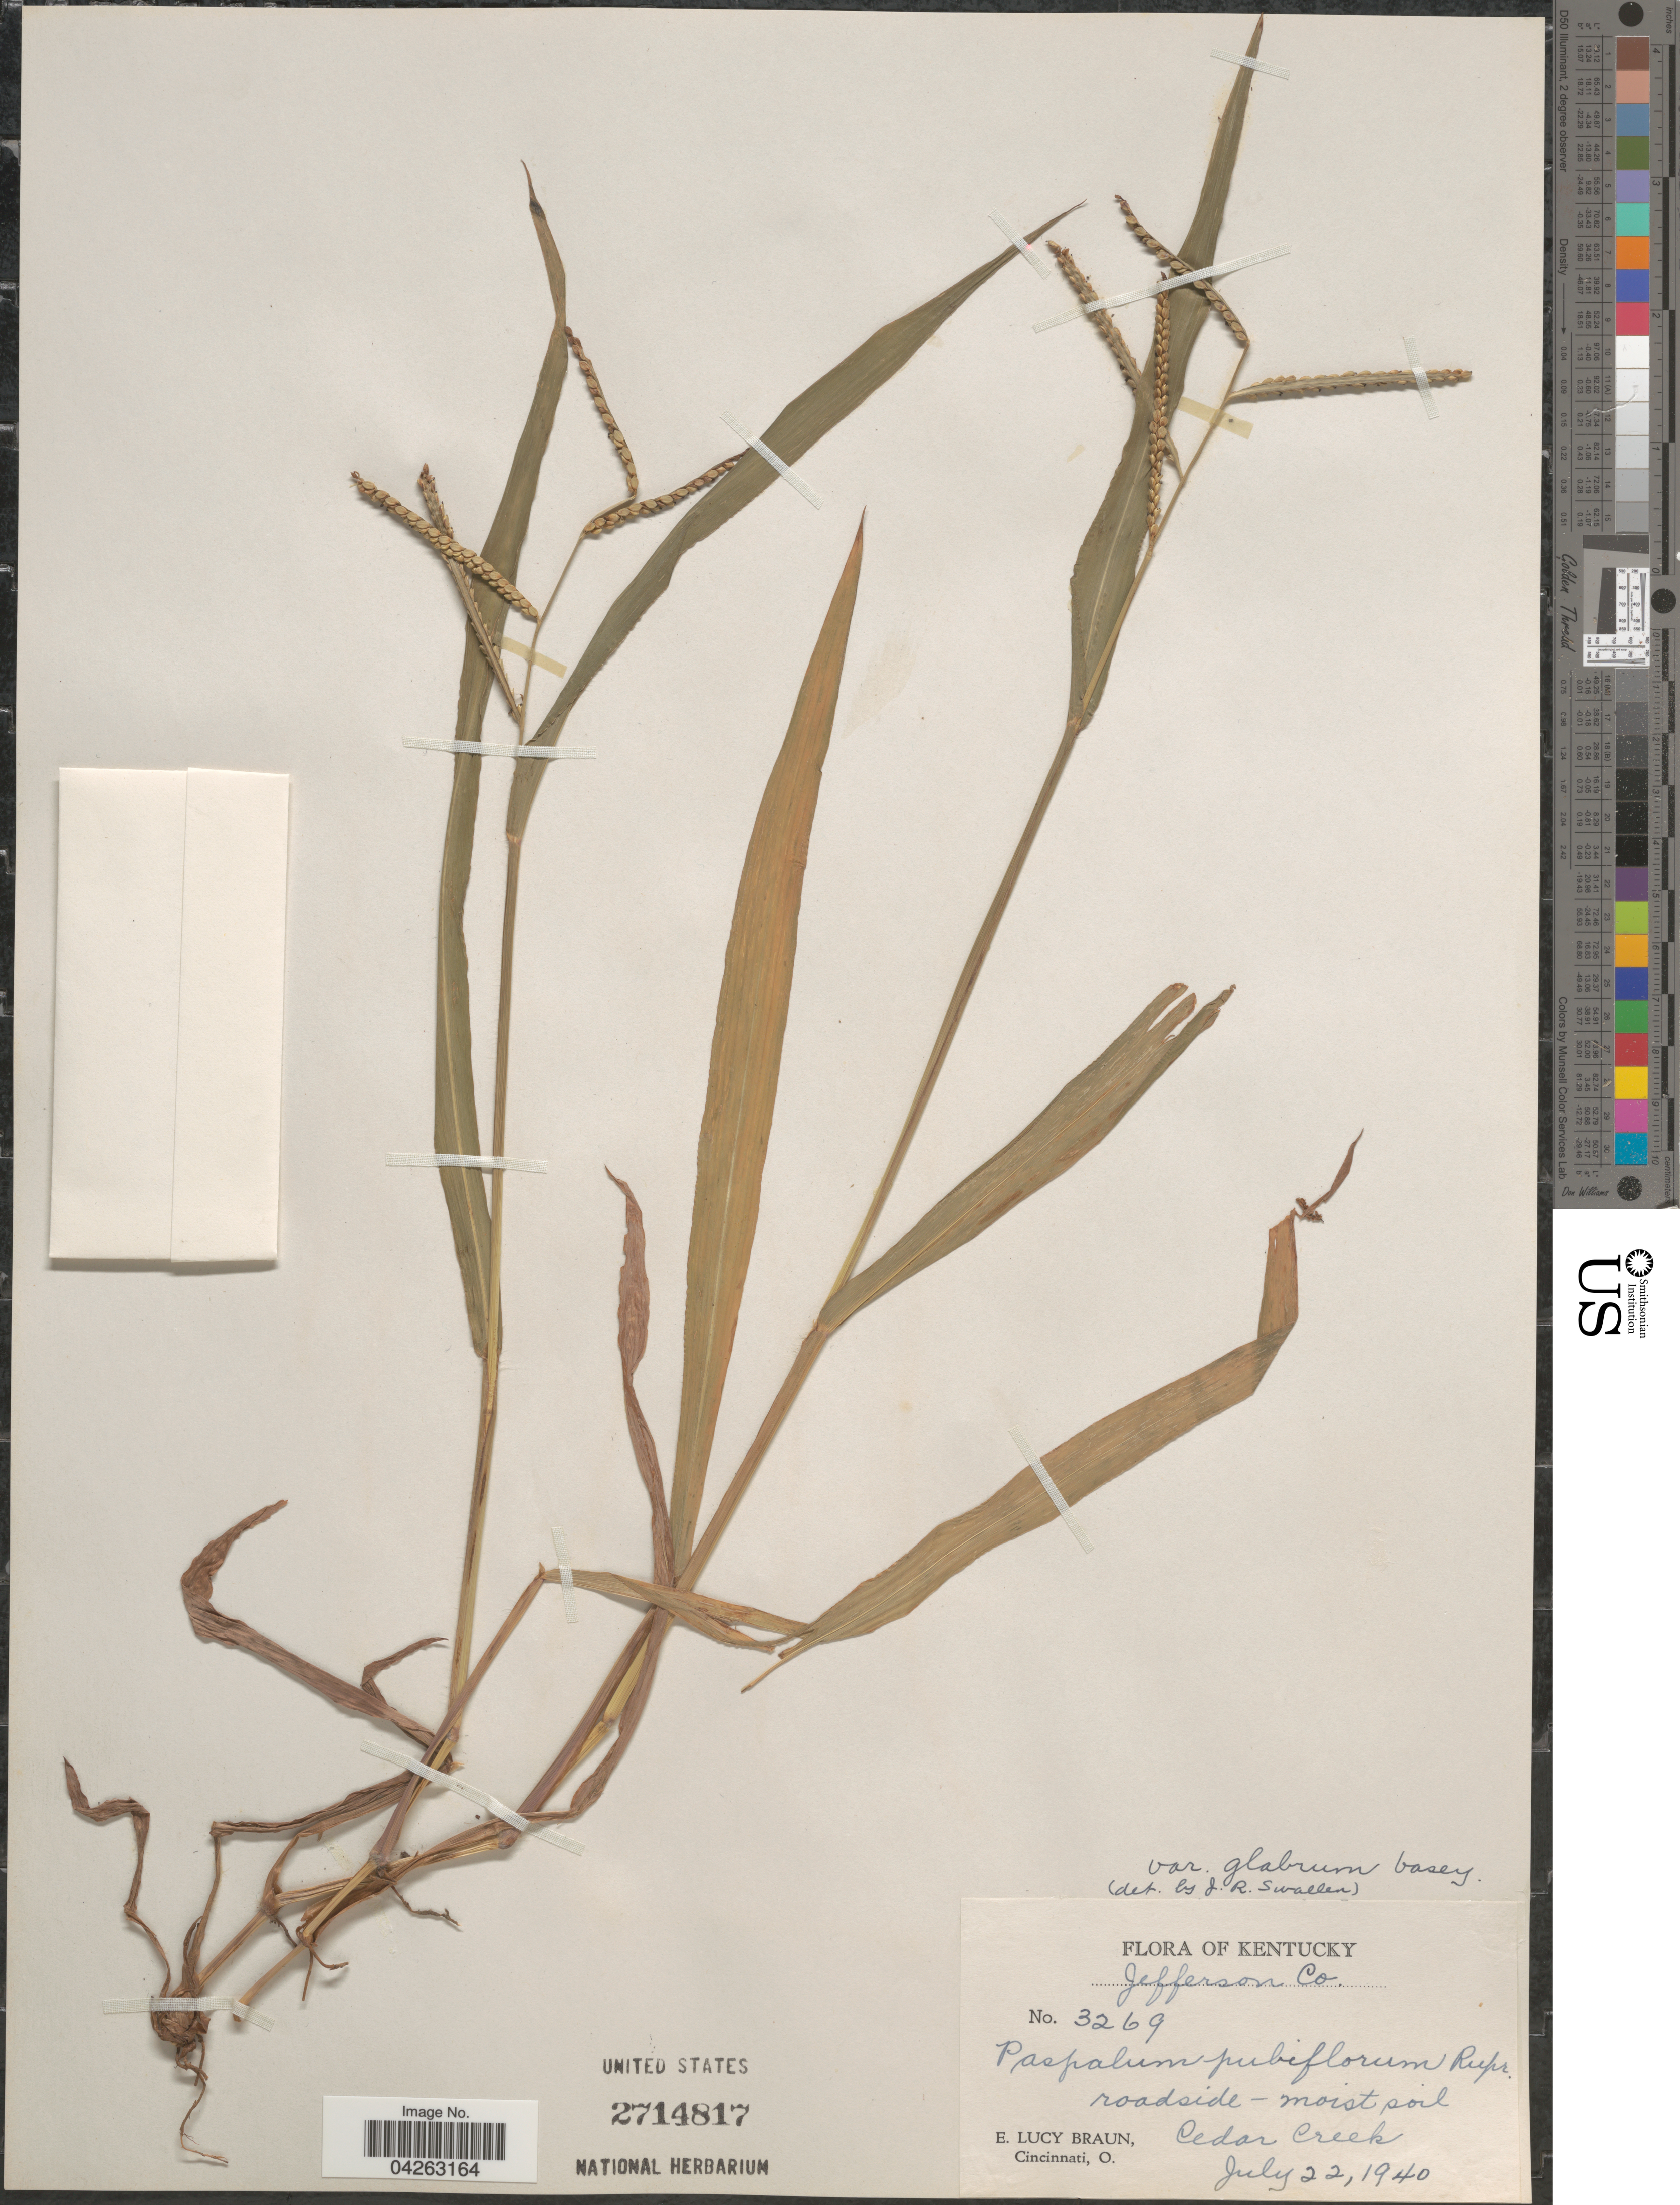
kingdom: Plantae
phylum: Tracheophyta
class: Liliopsida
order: Poales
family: Poaceae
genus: Paspalum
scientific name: Paspalum pubiflorum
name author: Rupr. ex E. Fourn.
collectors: E. L. Braun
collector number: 3269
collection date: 1940-07-22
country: United States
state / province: Kentucky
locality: Jefferson Co. Cedar Creek.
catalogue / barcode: US 2714817